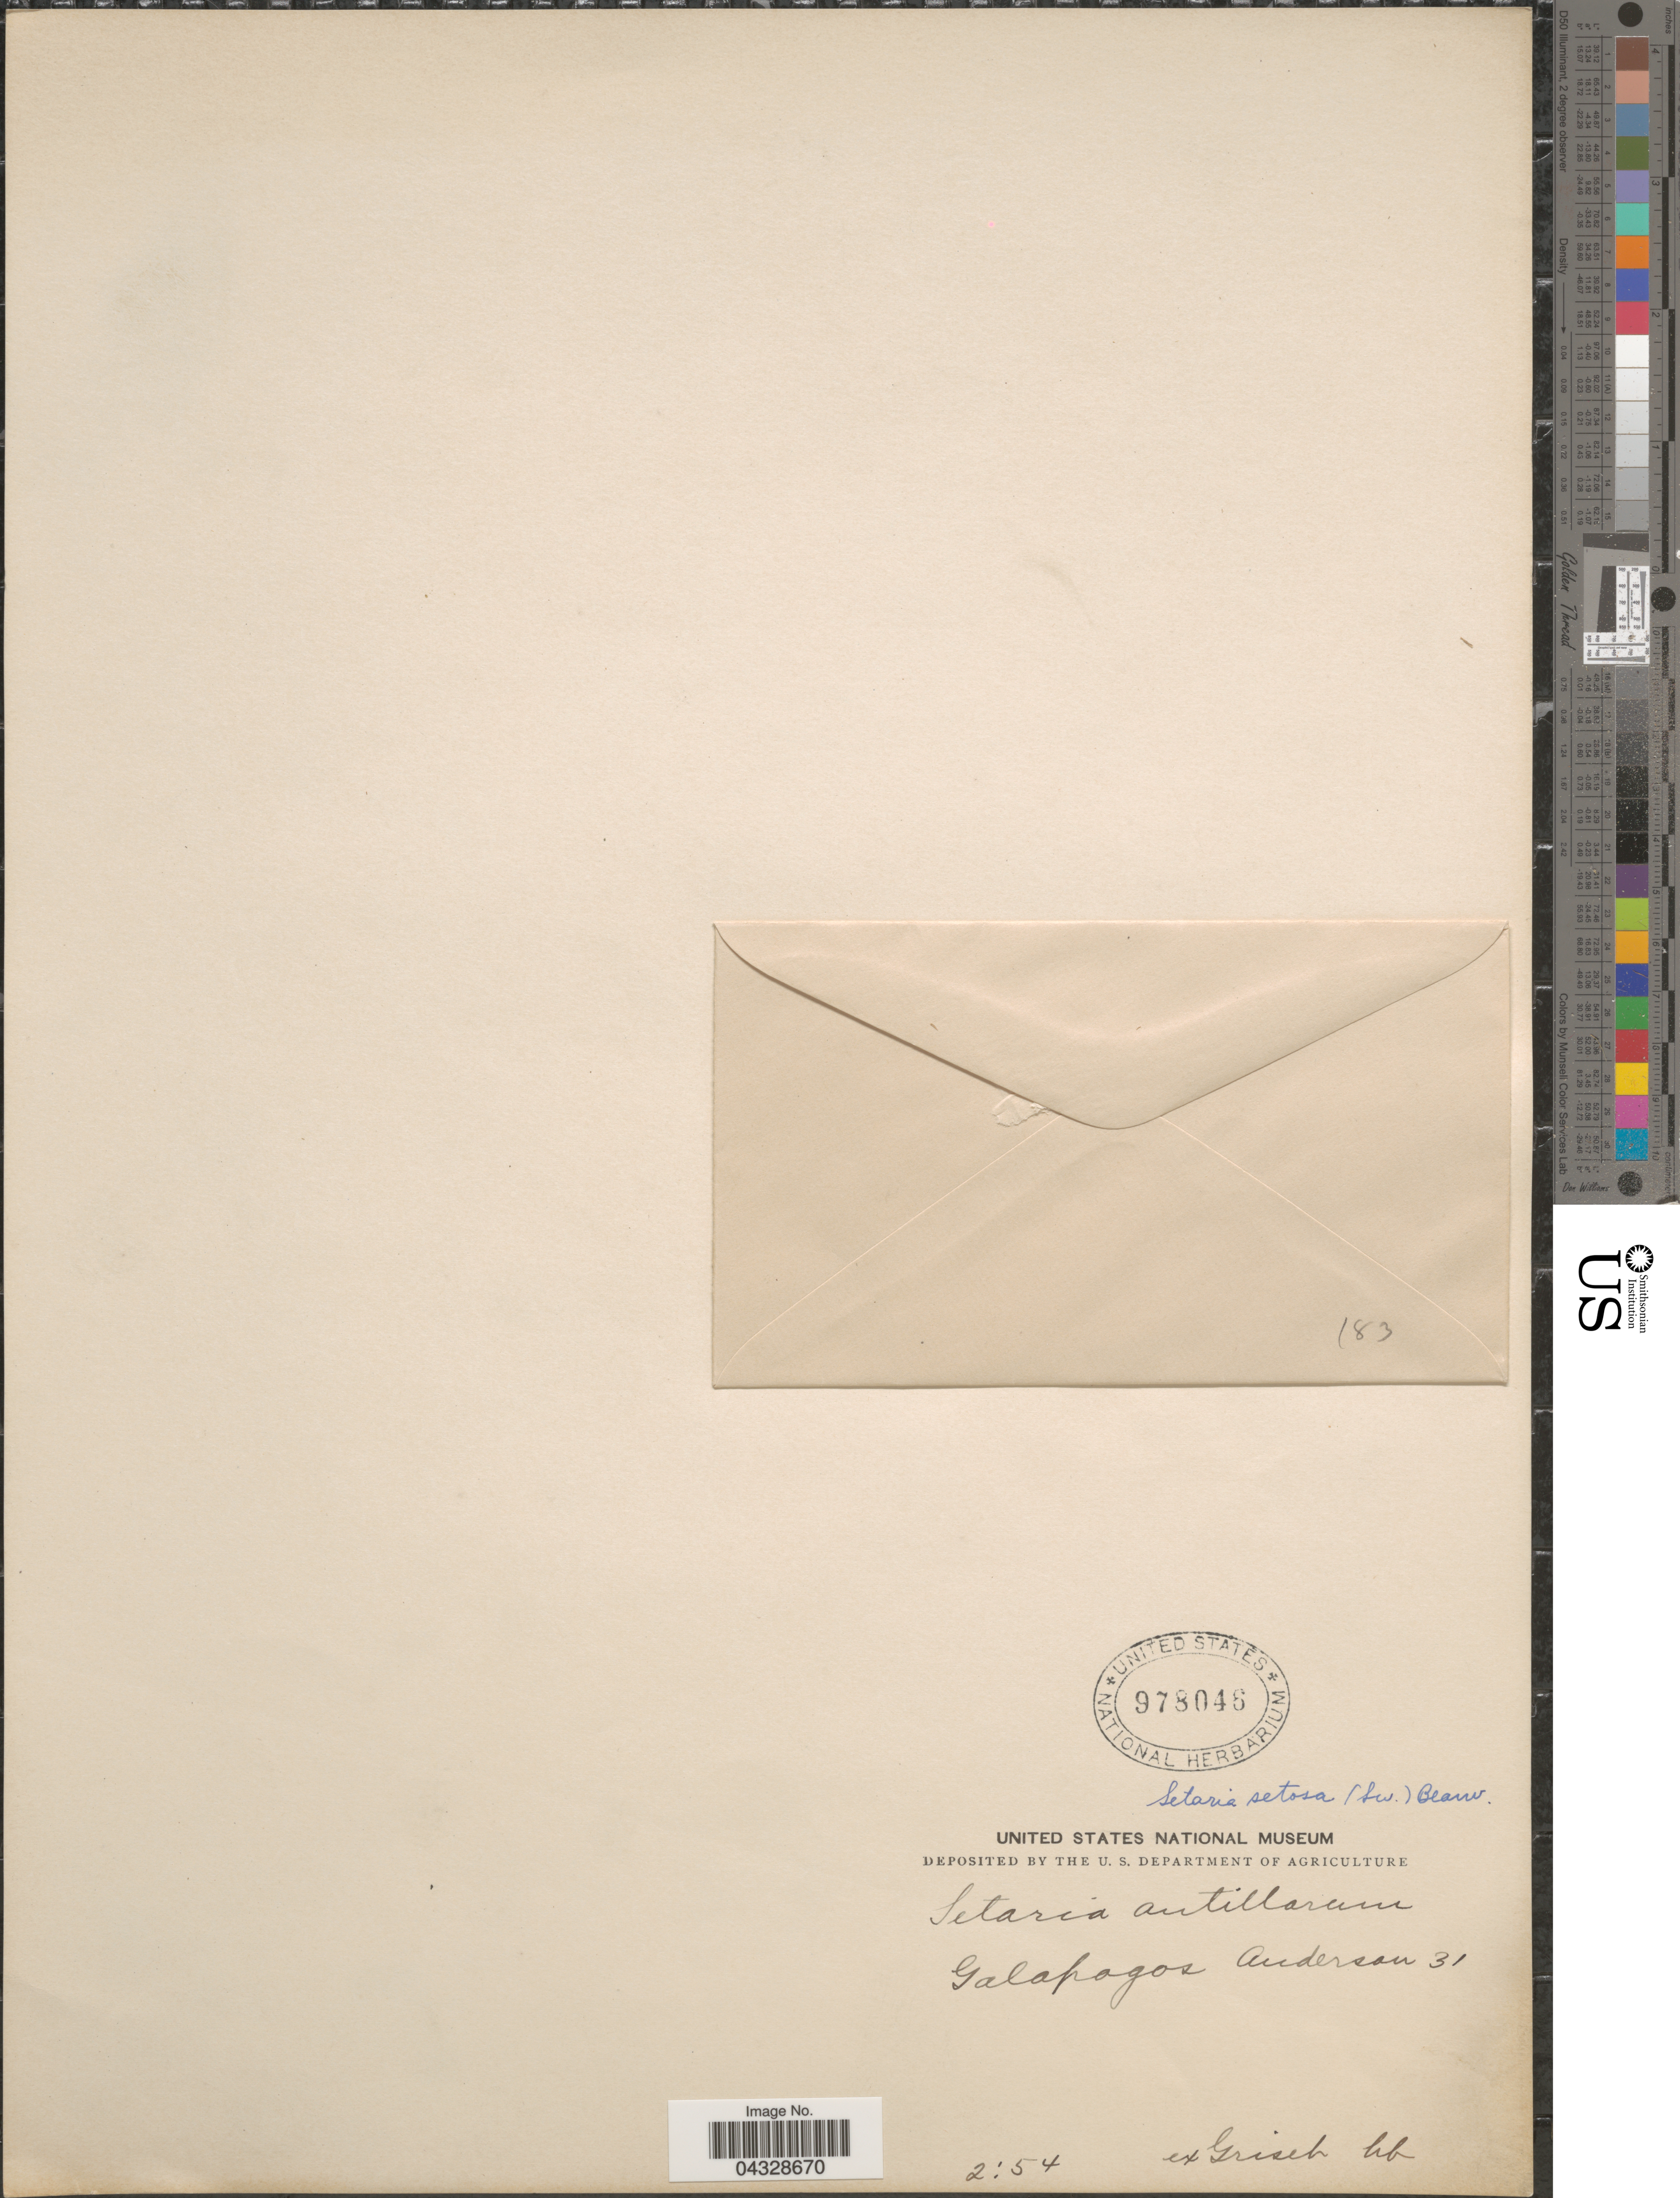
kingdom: Plantae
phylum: Tracheophyta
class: Liliopsida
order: Poales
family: Poaceae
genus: Setaria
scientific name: Setaria setosa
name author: (Sw.) P. Beauv.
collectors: -- Anderson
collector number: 31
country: Ecuador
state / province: Colón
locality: Galapagos.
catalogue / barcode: US 978046